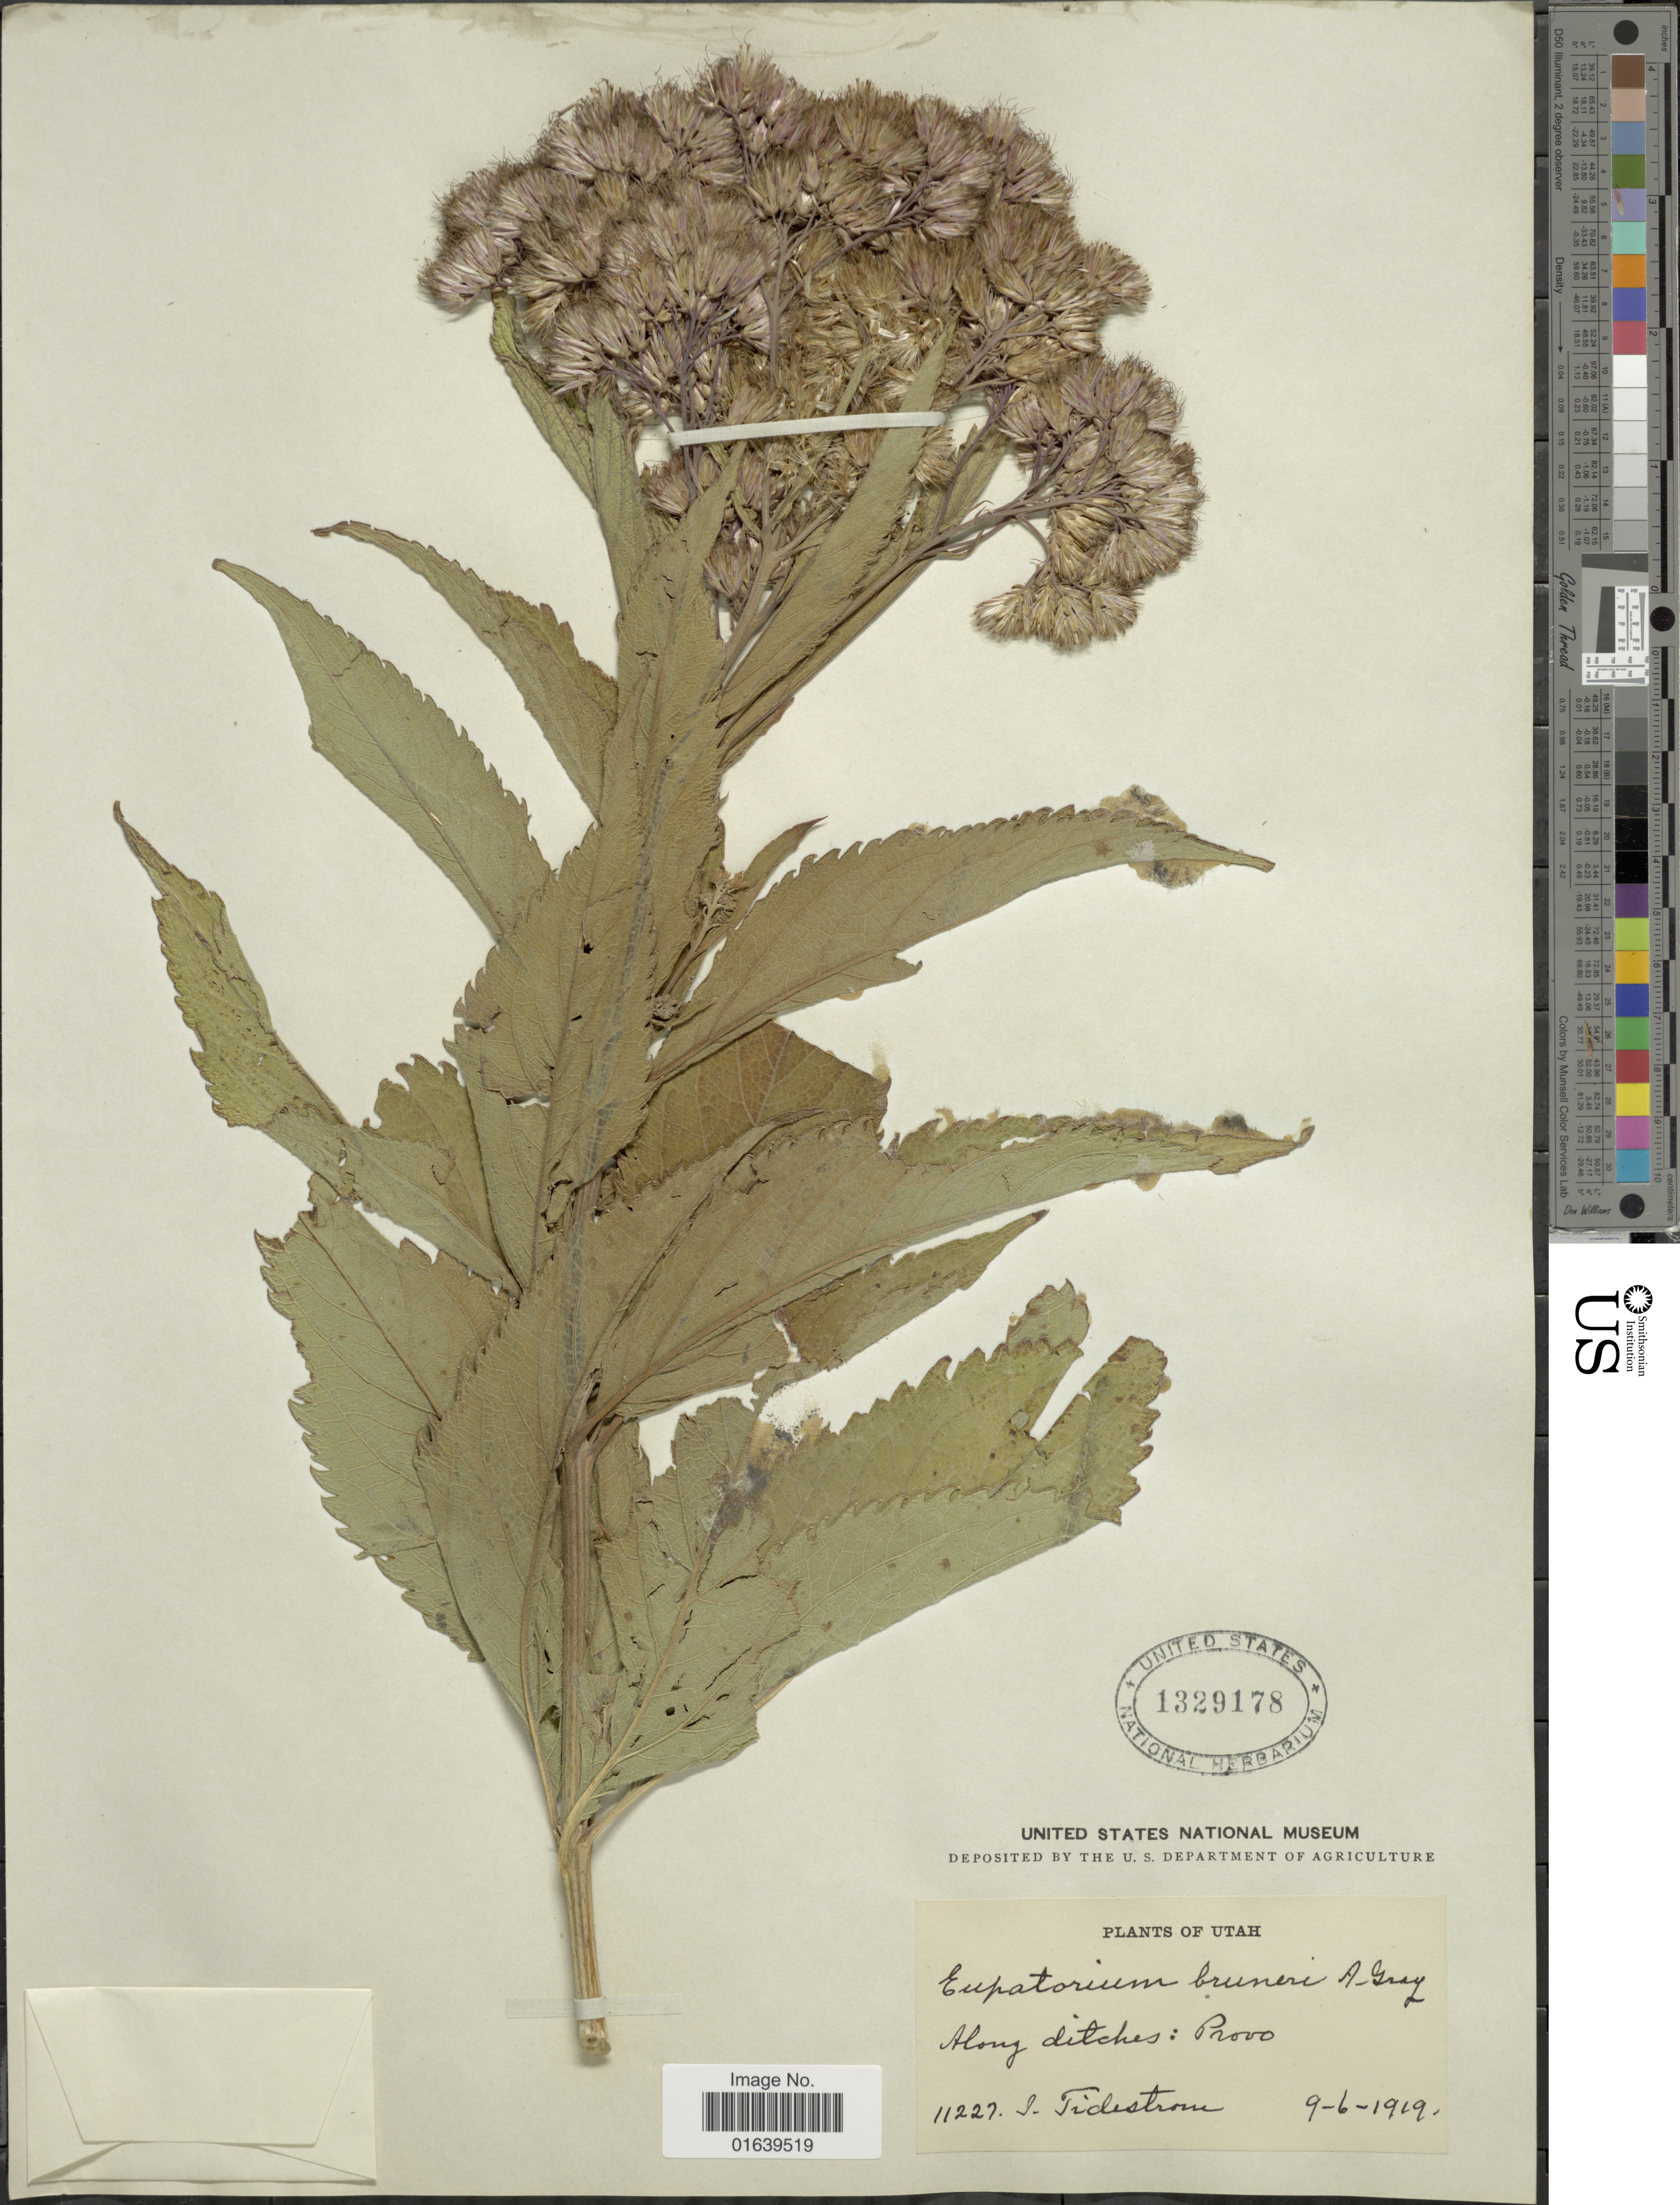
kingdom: Plantae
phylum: Tracheophyta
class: Magnoliopsida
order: Asterales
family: Asteraceae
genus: Eupatorium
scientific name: Eupatorium maculatum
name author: L.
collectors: J. Tidestrom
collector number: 11227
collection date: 1919-09-06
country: United States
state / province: Utah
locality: Along ditches: Provo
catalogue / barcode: US 1329178